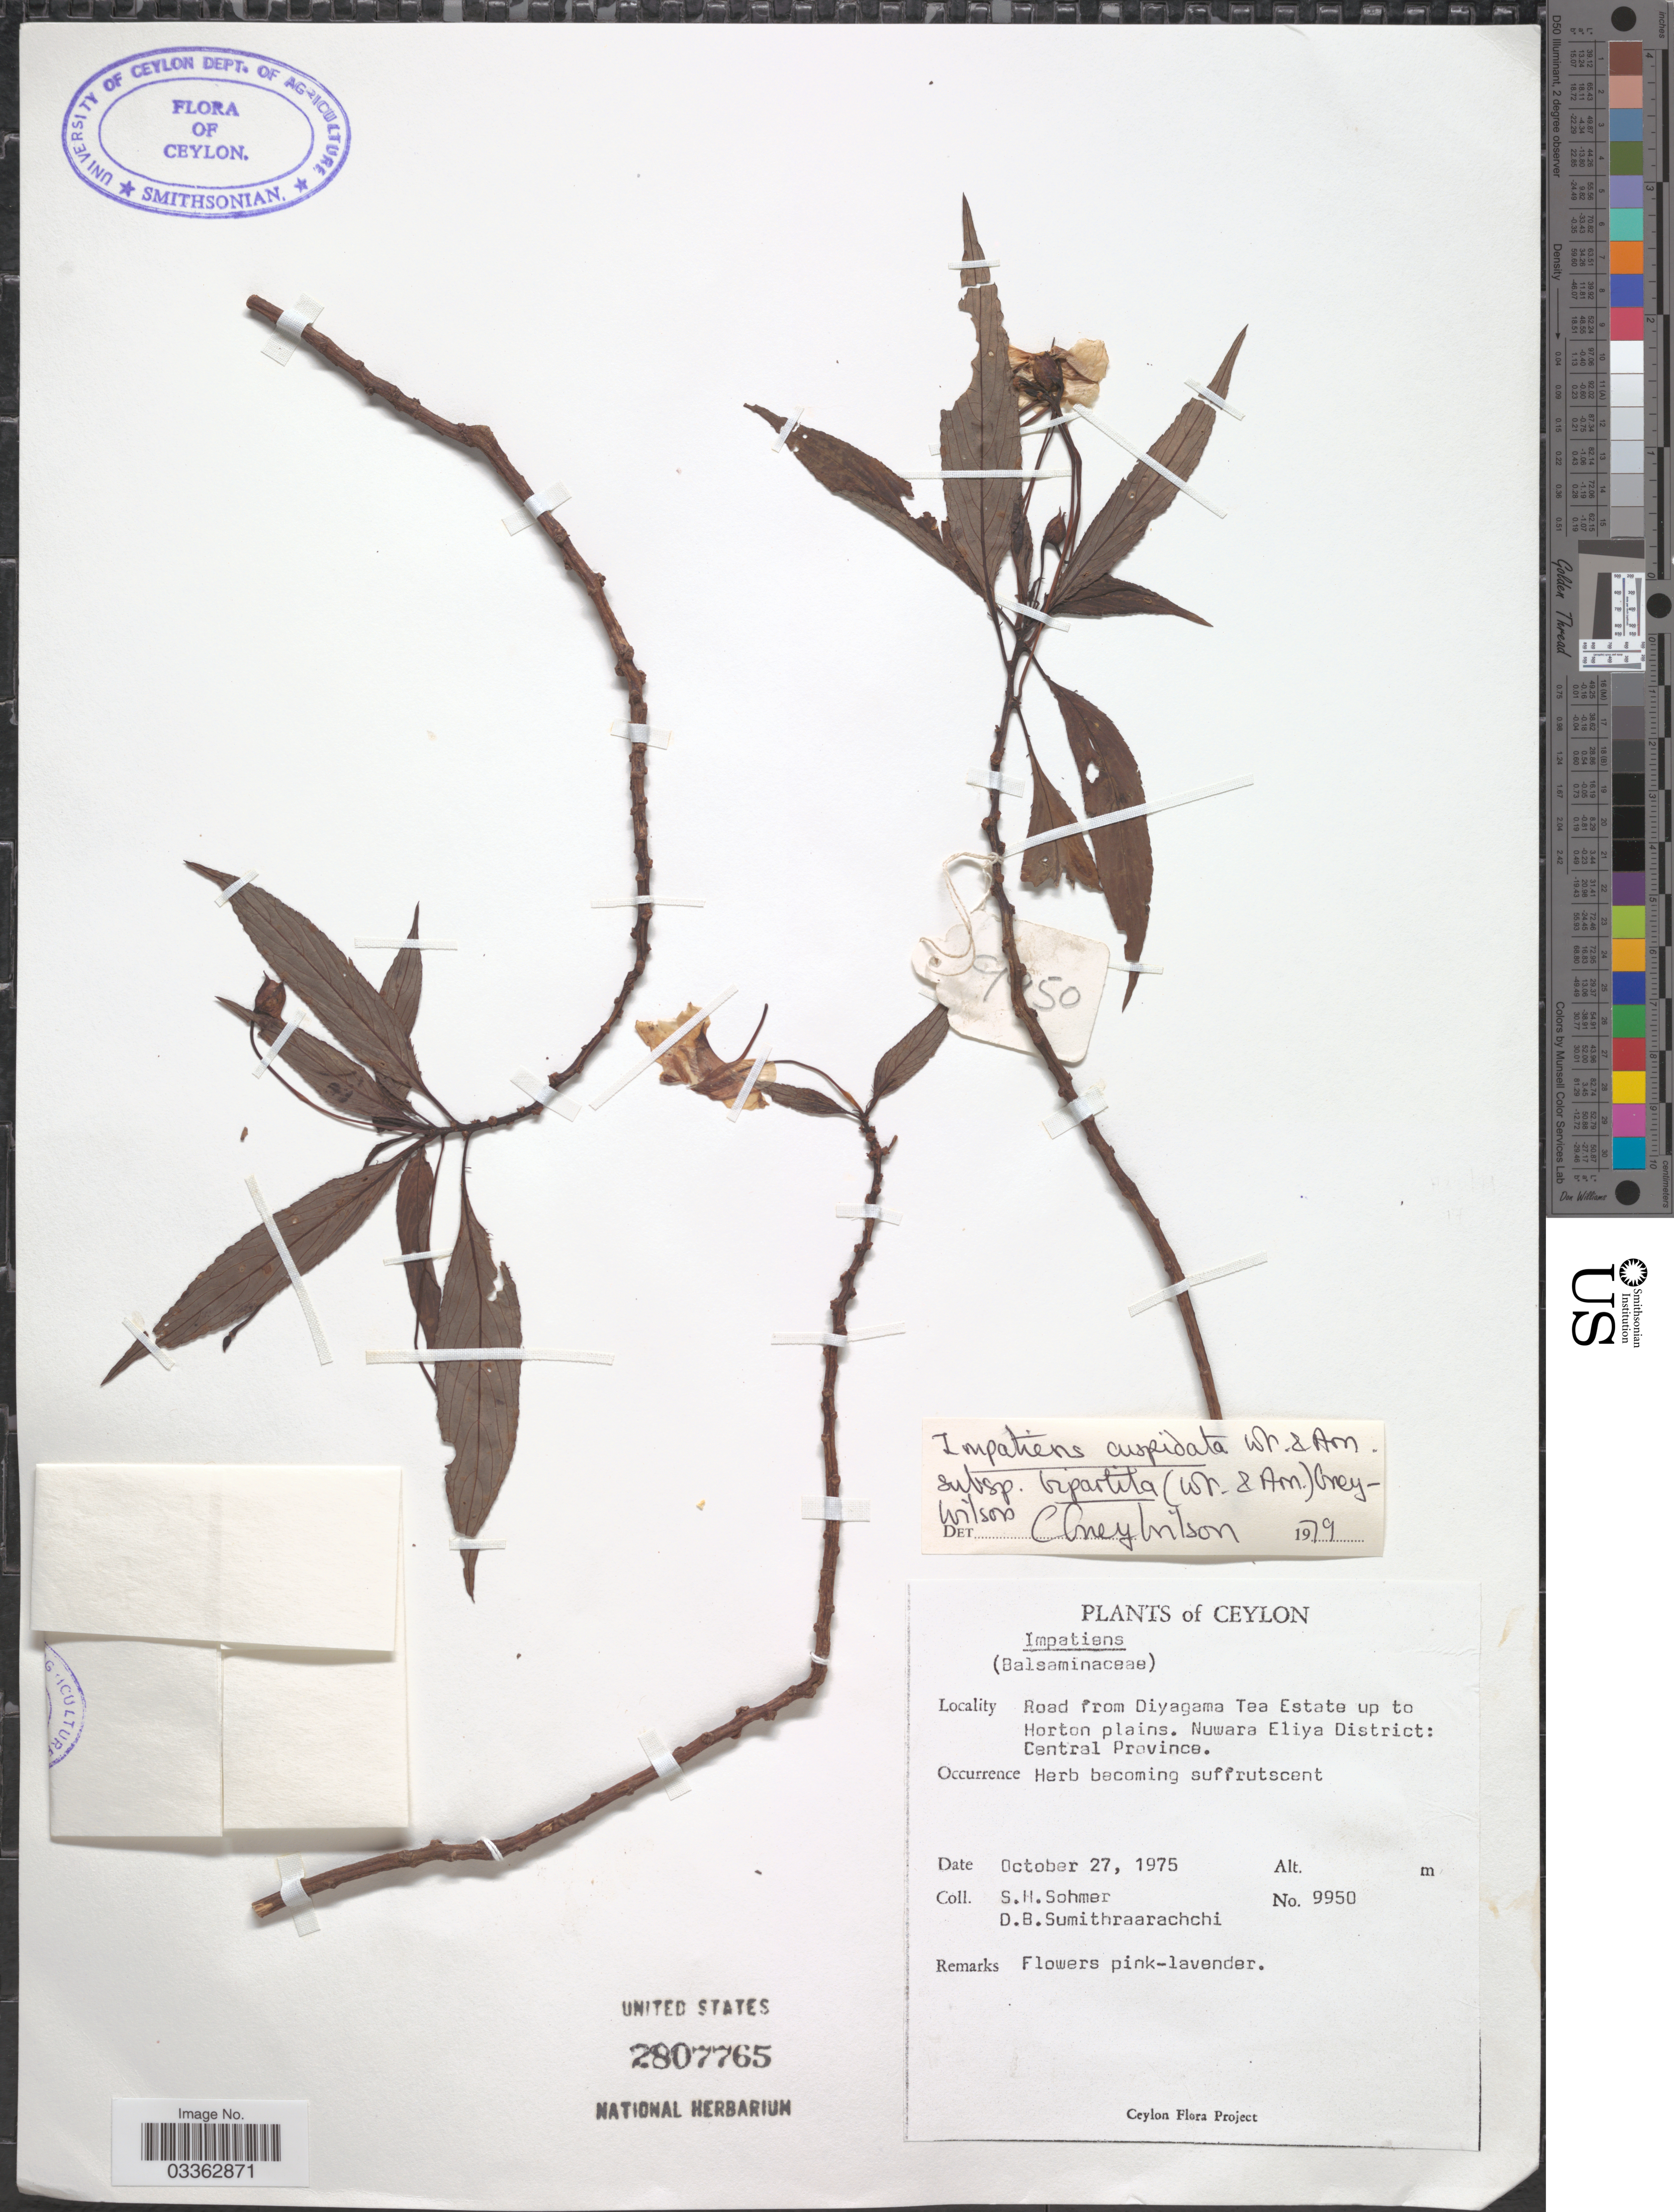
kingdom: Plantae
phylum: Tracheophyta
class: Magnoliopsida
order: Ericales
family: Balsaminaceae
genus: Impatiens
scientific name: Impatiens cuspidata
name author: Wight & Arn.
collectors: S. H. Sohmer & D. B. Sumithraarachchi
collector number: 9950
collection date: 1975-10-27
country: Sri Lanka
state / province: Central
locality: Ceylon. Road from Diyagama Tea Estate up to Horton plains. Nuwara Eliya District.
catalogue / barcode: US 2807765